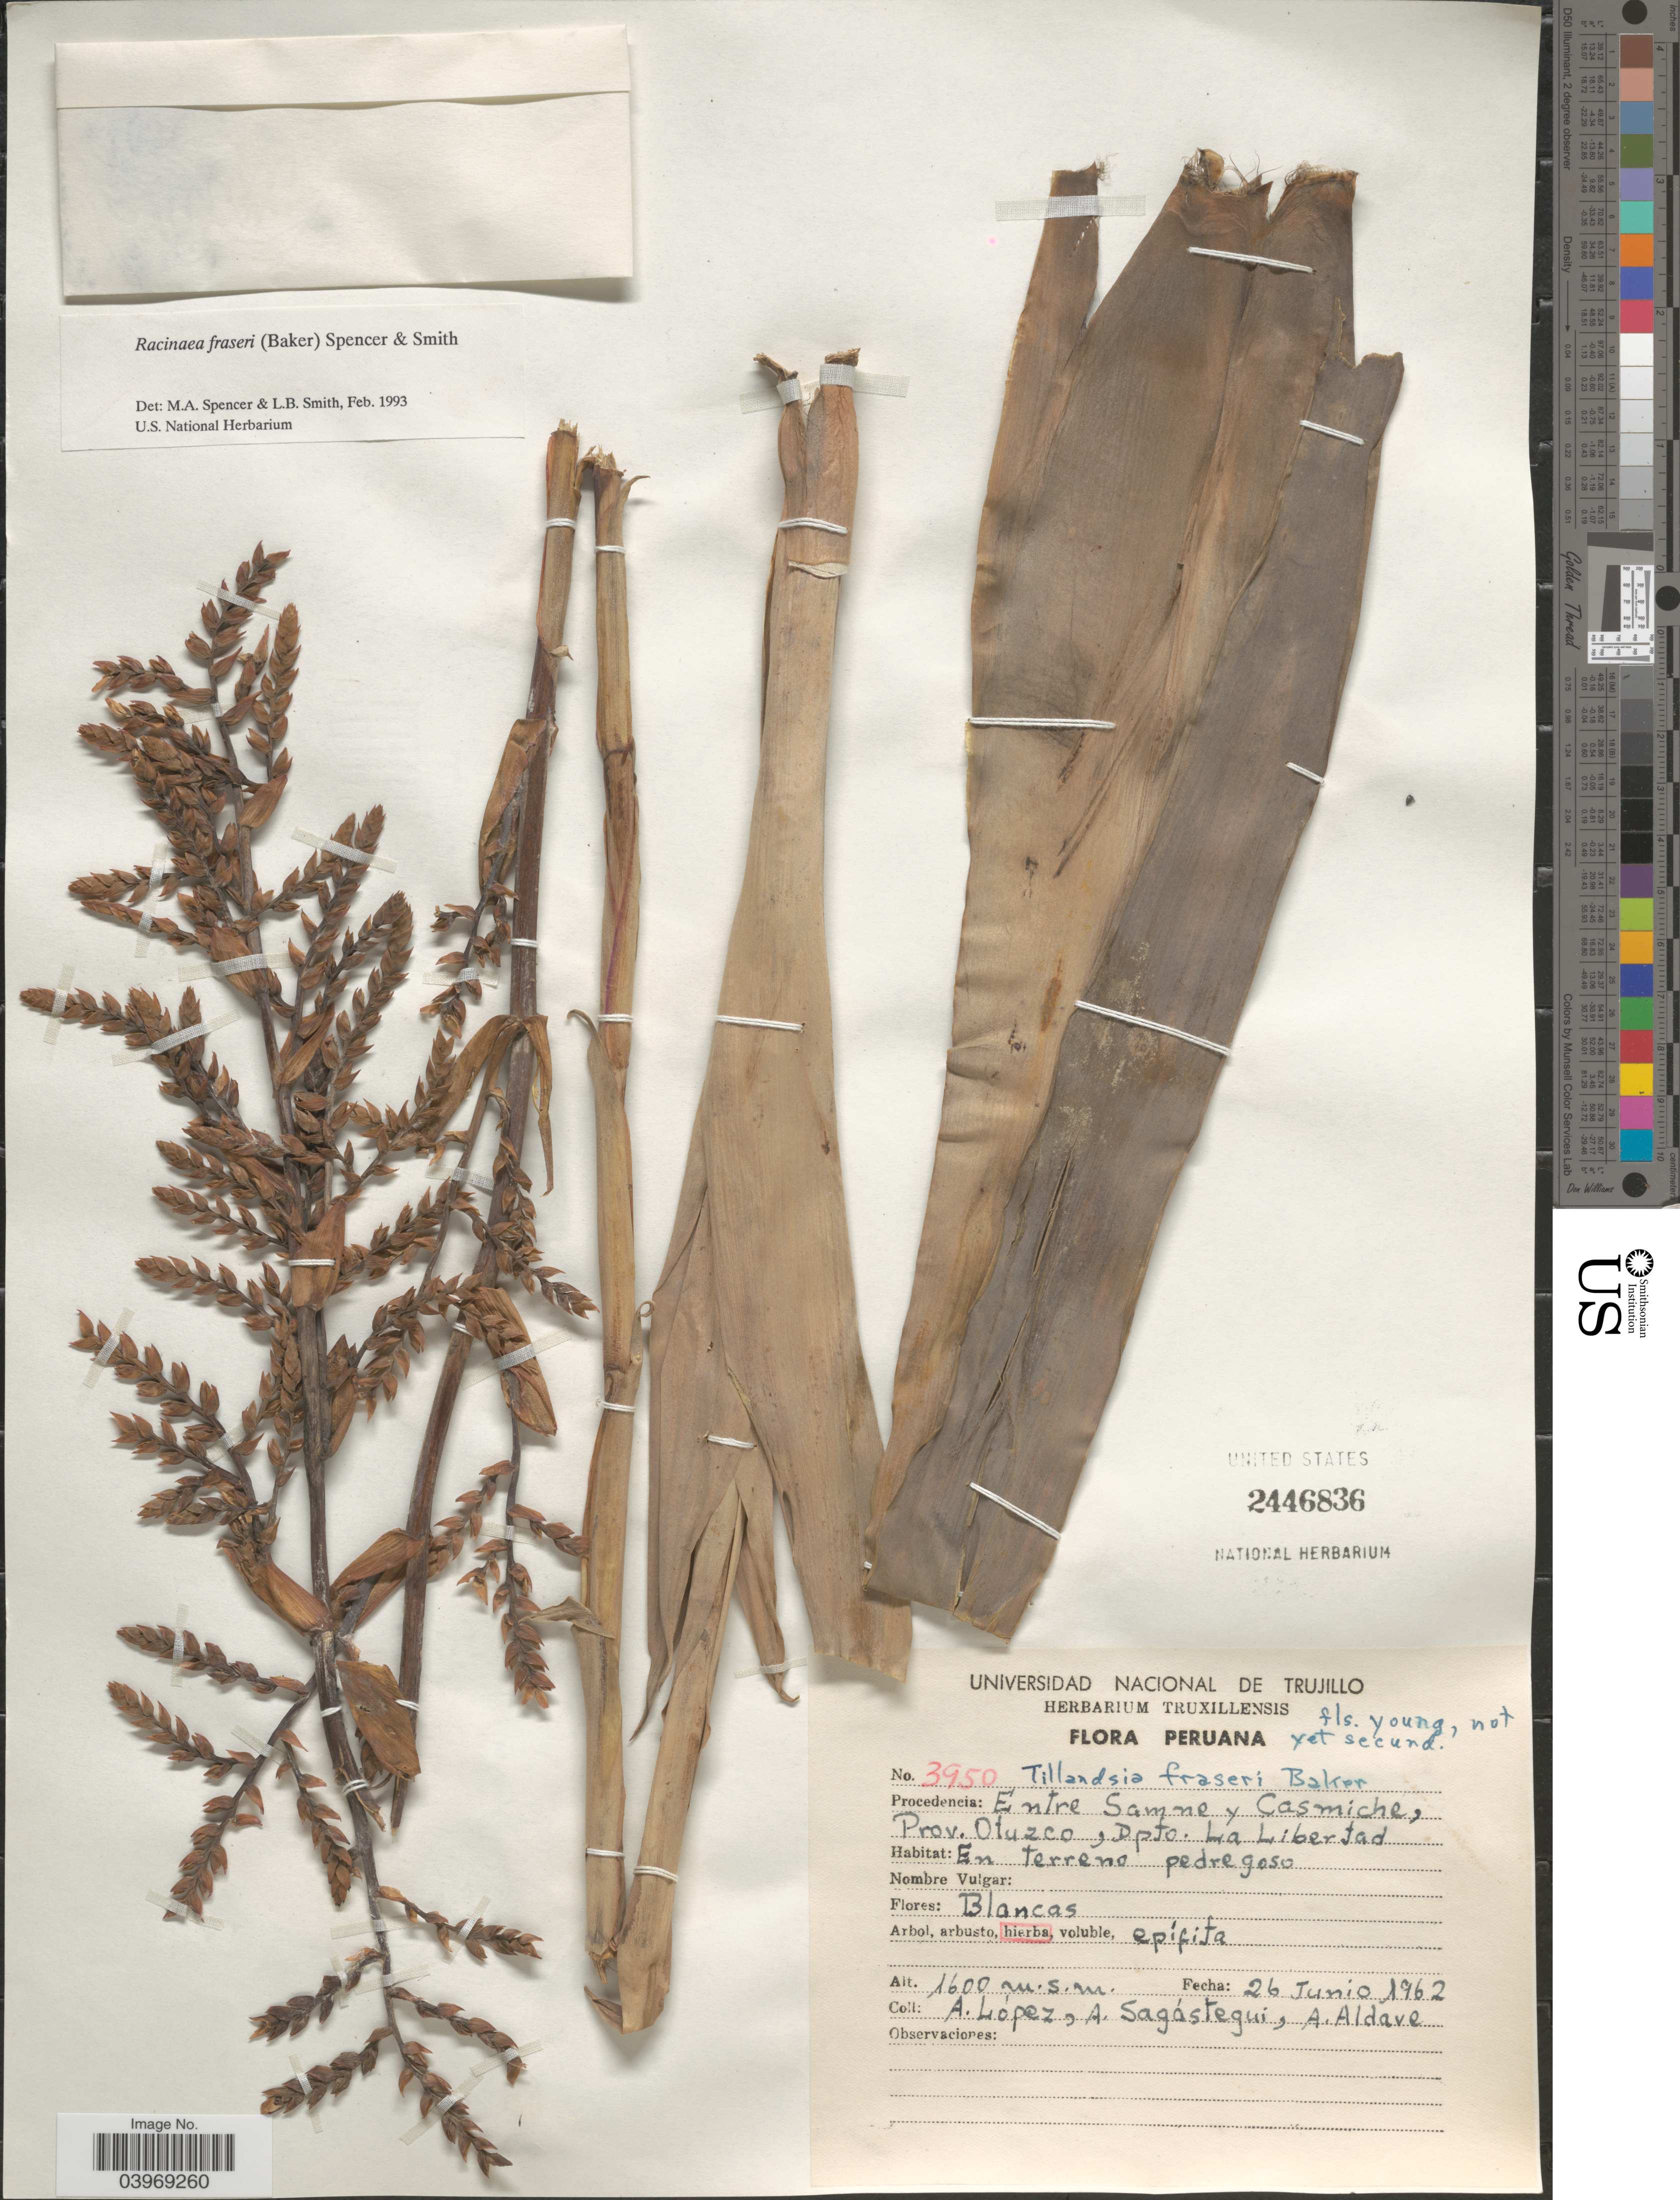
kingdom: Plantae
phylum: Tracheophyta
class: Liliopsida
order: Poales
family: Bromeliaceae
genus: Racinaea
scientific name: Racinaea fraseri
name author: (Baker) M.A. Spencer & L.B. Sm.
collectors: A. López, A. Sagastegui & A. Aldave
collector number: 3950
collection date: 1962-06-26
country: Peru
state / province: La Libertad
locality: Entre Samne y Casmiche, Prov. Otuzco, Dept. La Libertad.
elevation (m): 1600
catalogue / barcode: US 2446836